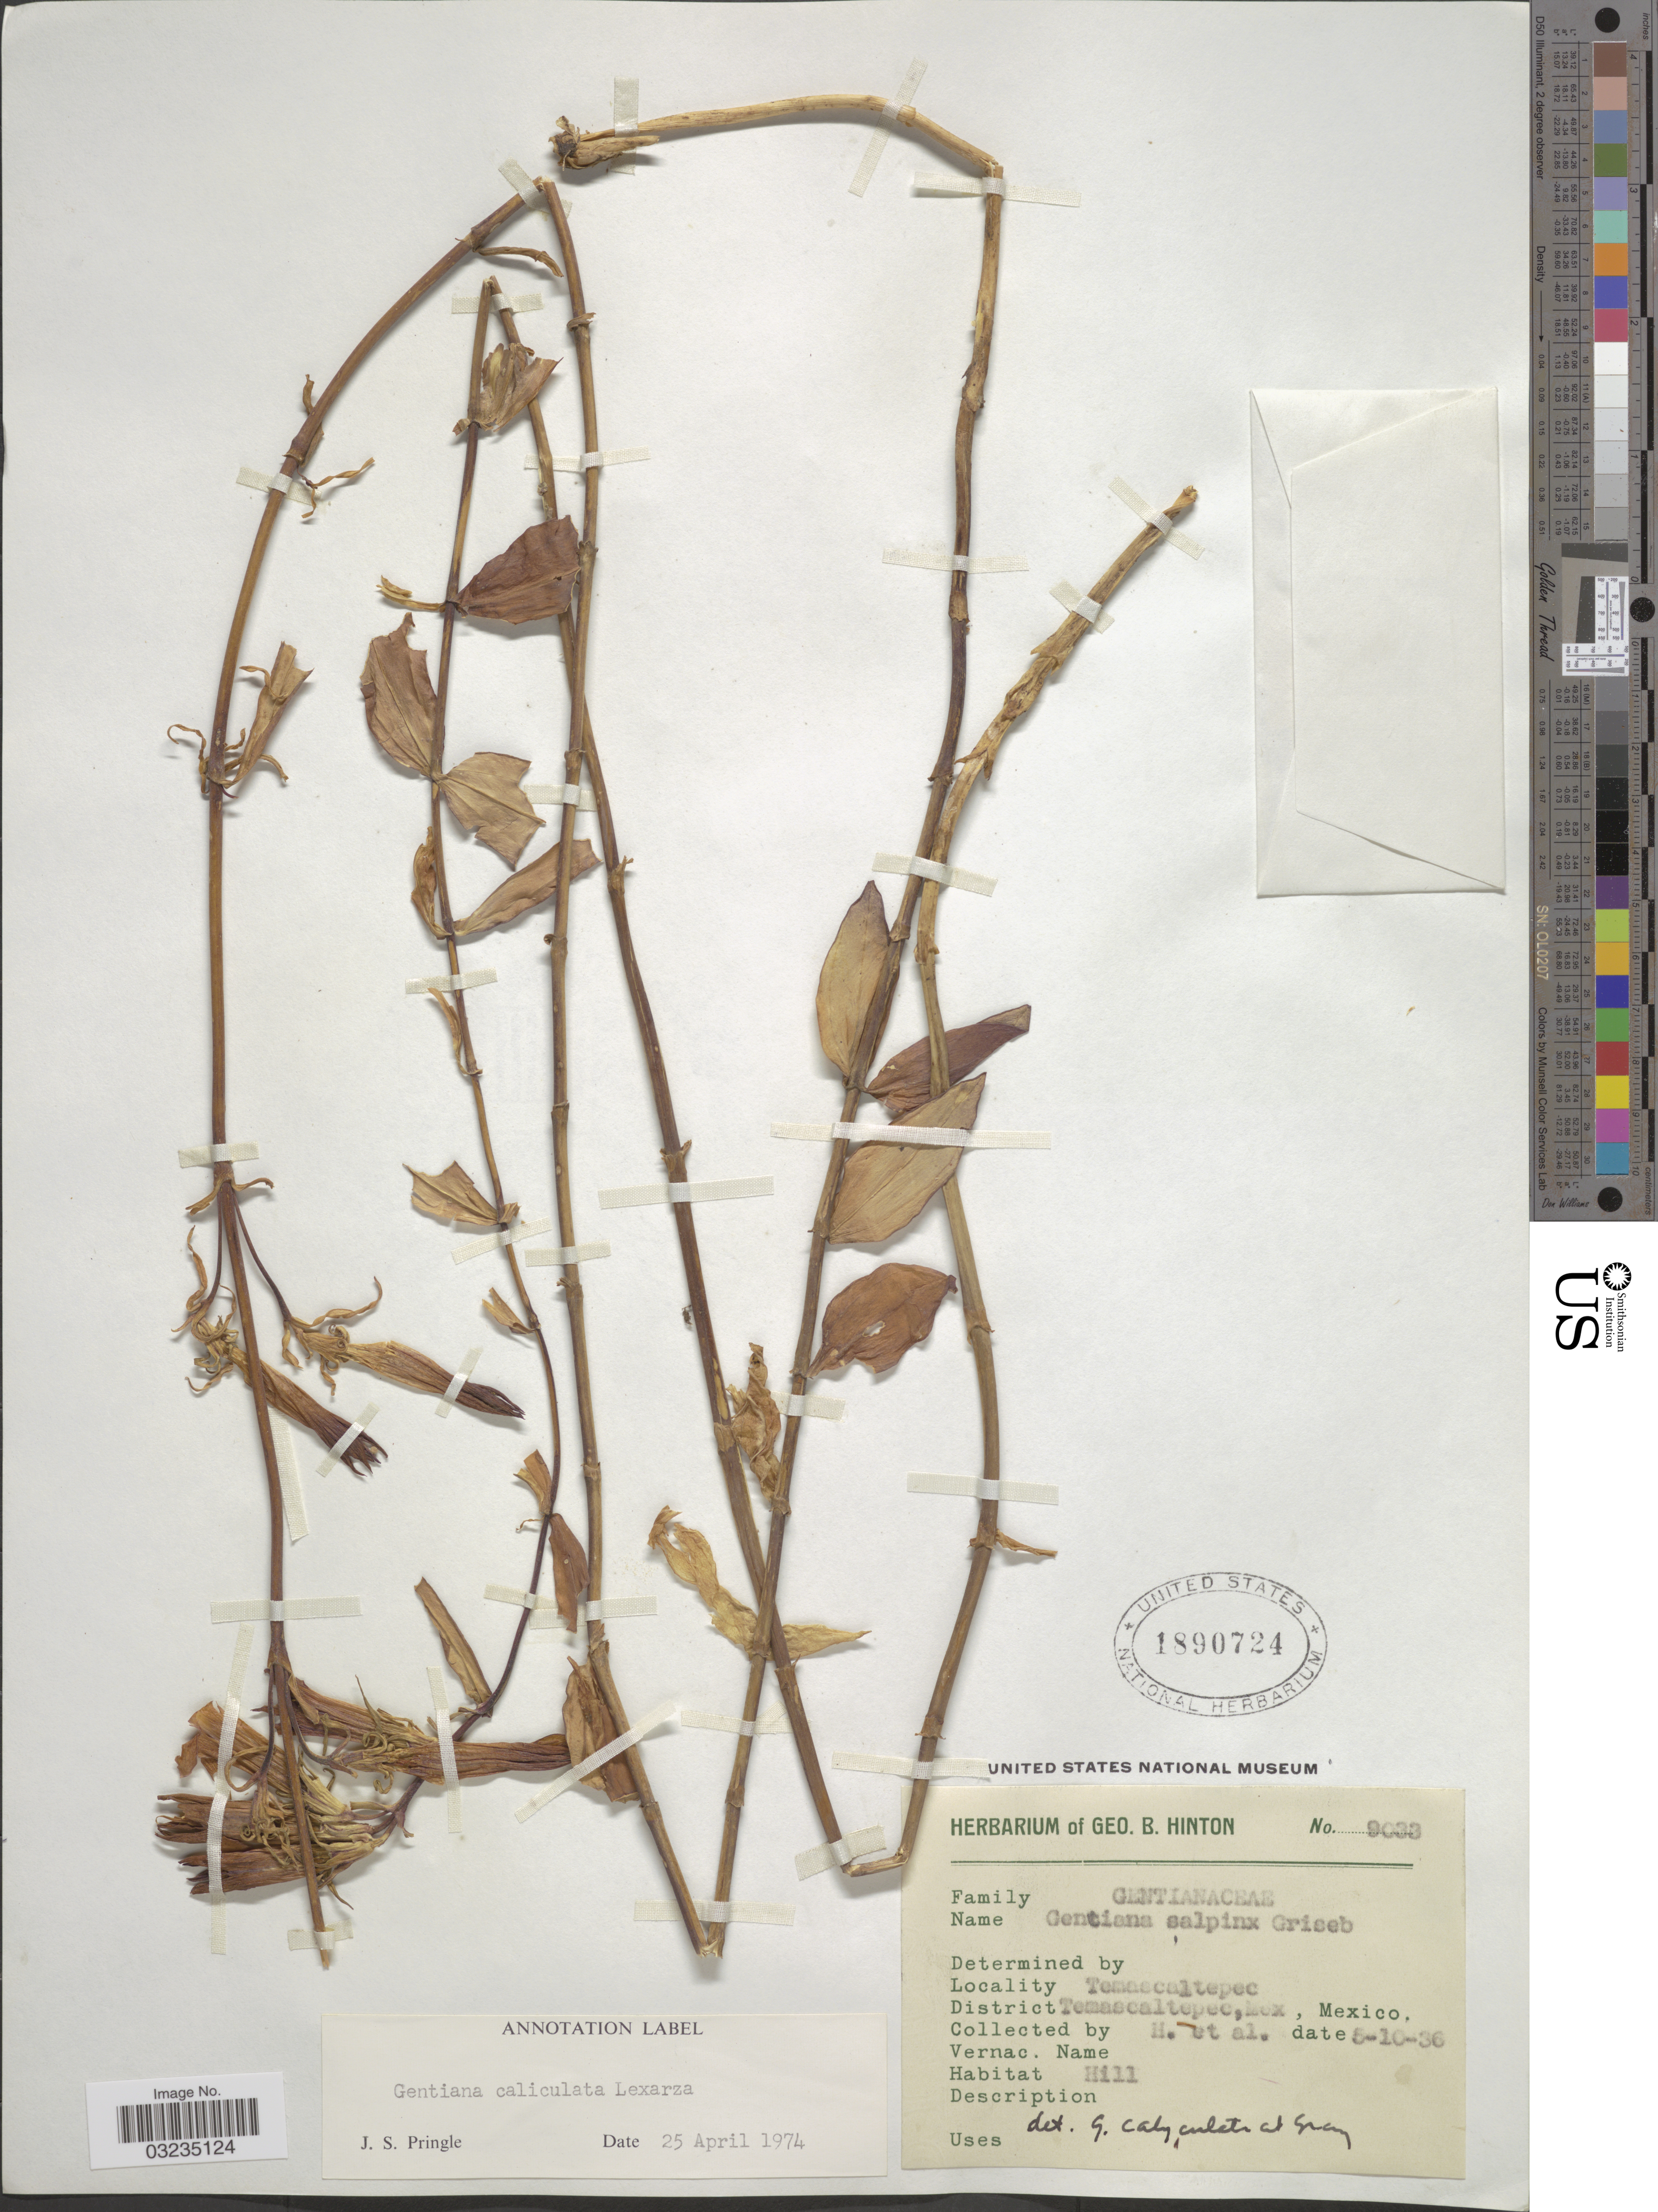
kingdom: Plantae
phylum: Tracheophyta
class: Magnoliopsida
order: Gentianales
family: Gentianaceae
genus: Gentiana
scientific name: Gentiana caliculata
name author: Lex.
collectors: G. B. Hinton & et al.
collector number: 9033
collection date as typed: Transcribed d/m/y: 5/10/36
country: Mexico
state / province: México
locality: Temascaltepec. District Temascaltepec, Méx.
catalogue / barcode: US 1890724